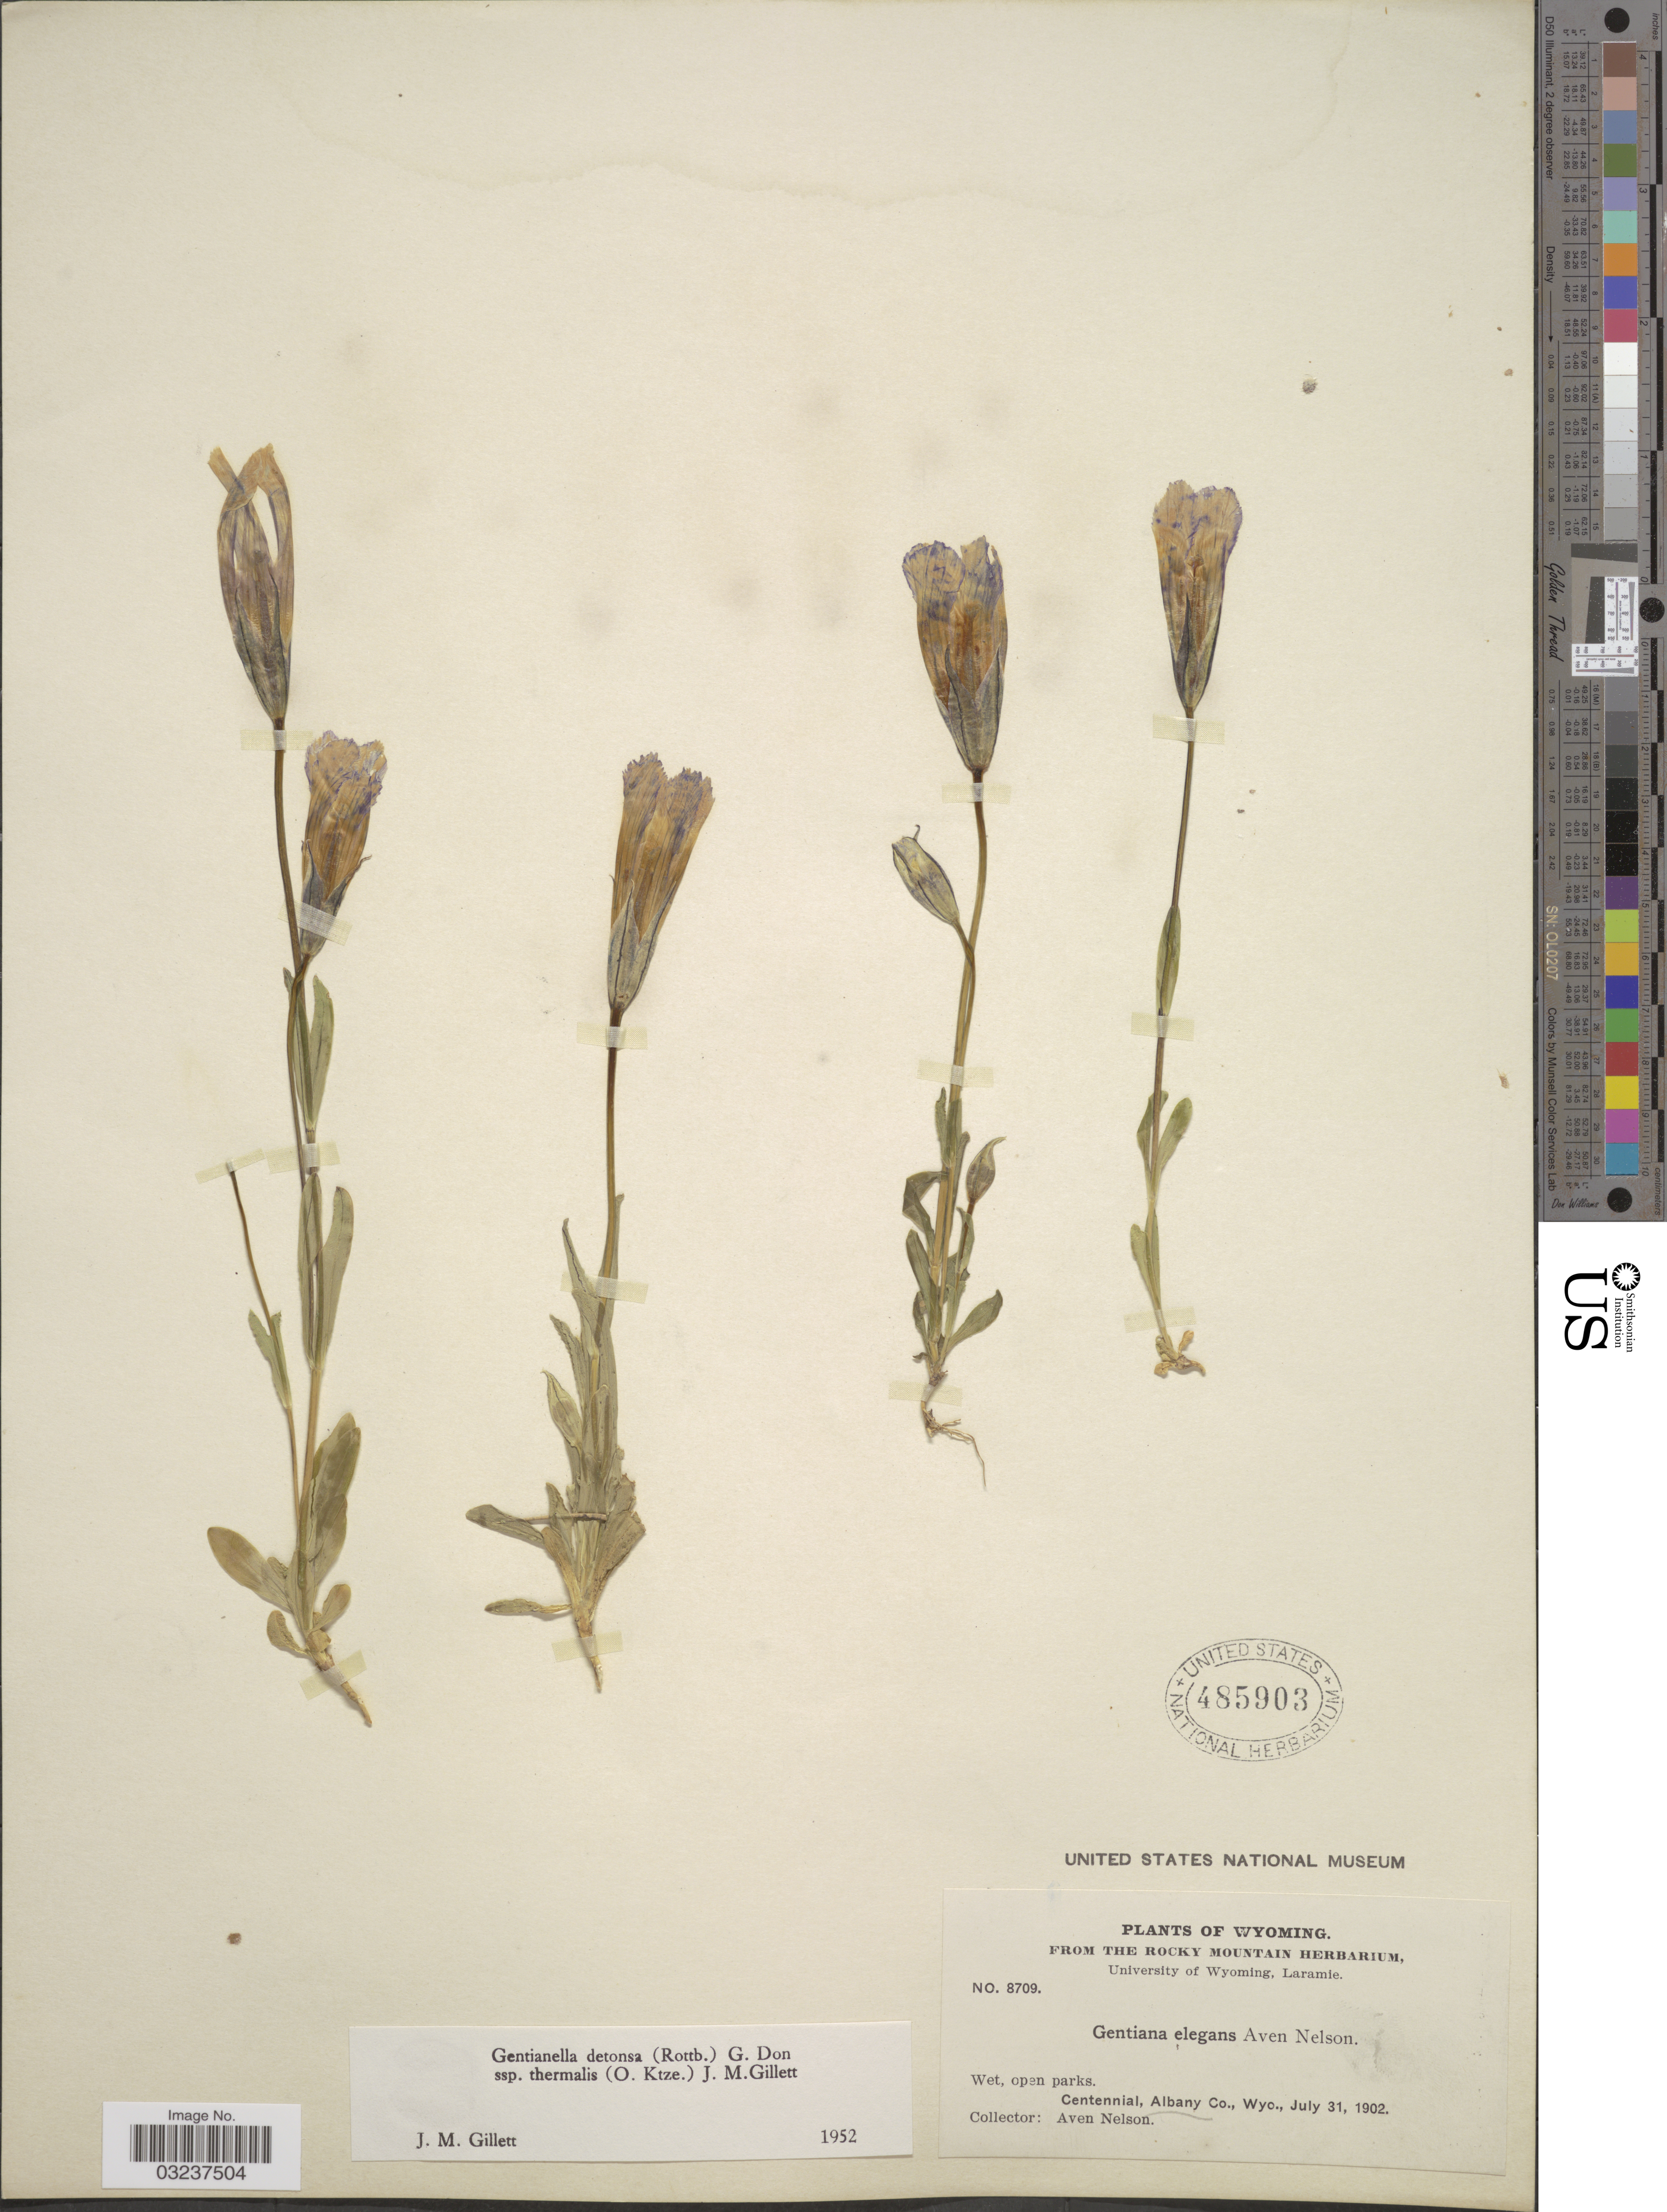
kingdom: Plantae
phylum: Tracheophyta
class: Magnoliopsida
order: Gentianales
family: Gentianaceae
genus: Gentianella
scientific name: Gentianella detonsa subsp. elegans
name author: (A. Gray) J.M. Gillett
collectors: A. Nelson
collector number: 8709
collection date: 1902-07-31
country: United States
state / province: Wyoming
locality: Centennial, Albany Co.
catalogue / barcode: US 485903